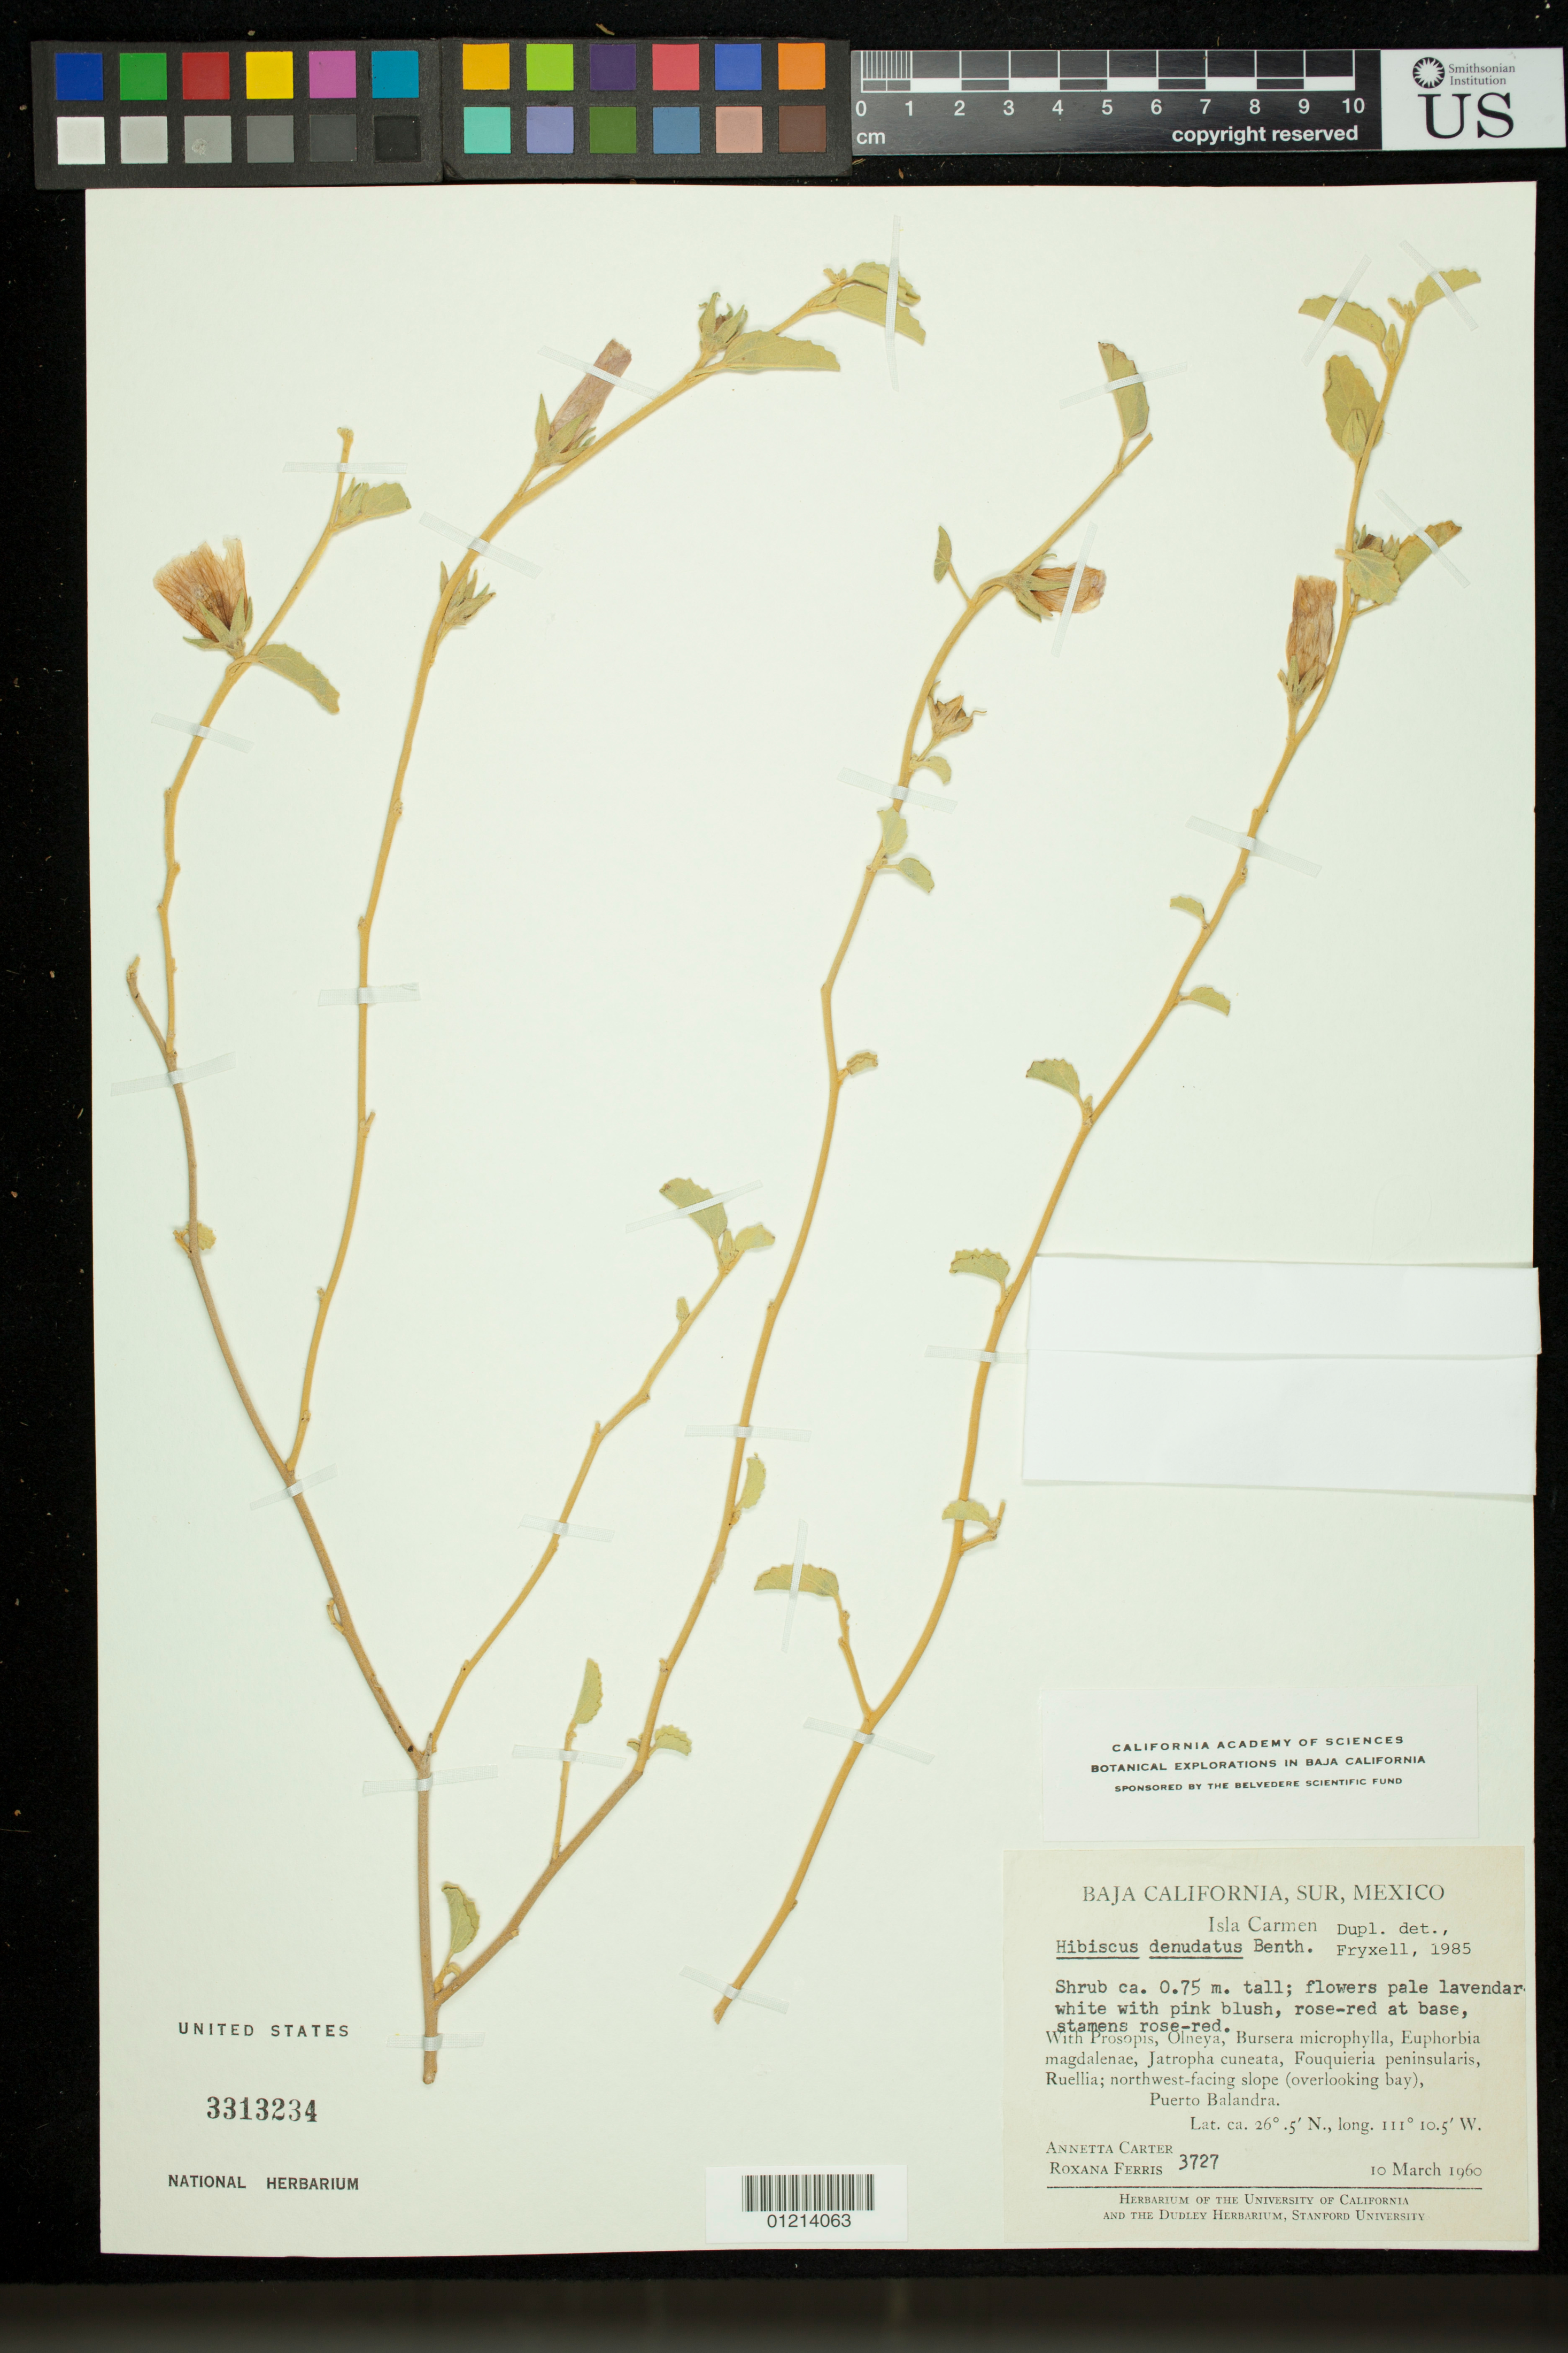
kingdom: Plantae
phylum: Tracheophyta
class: Magnoliopsida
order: Malvales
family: Malvaceae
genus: Hibiscus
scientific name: Hibiscus denudatus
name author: Benth.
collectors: A. M. Carter & R. S. Ferris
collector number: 3727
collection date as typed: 03 Oct 1960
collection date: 1960-10-03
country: Mexico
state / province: Baja California Sur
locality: Isla Carmen : Northwest-facing slope (overlooking bay), Puerto Balandra.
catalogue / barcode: US 3313234